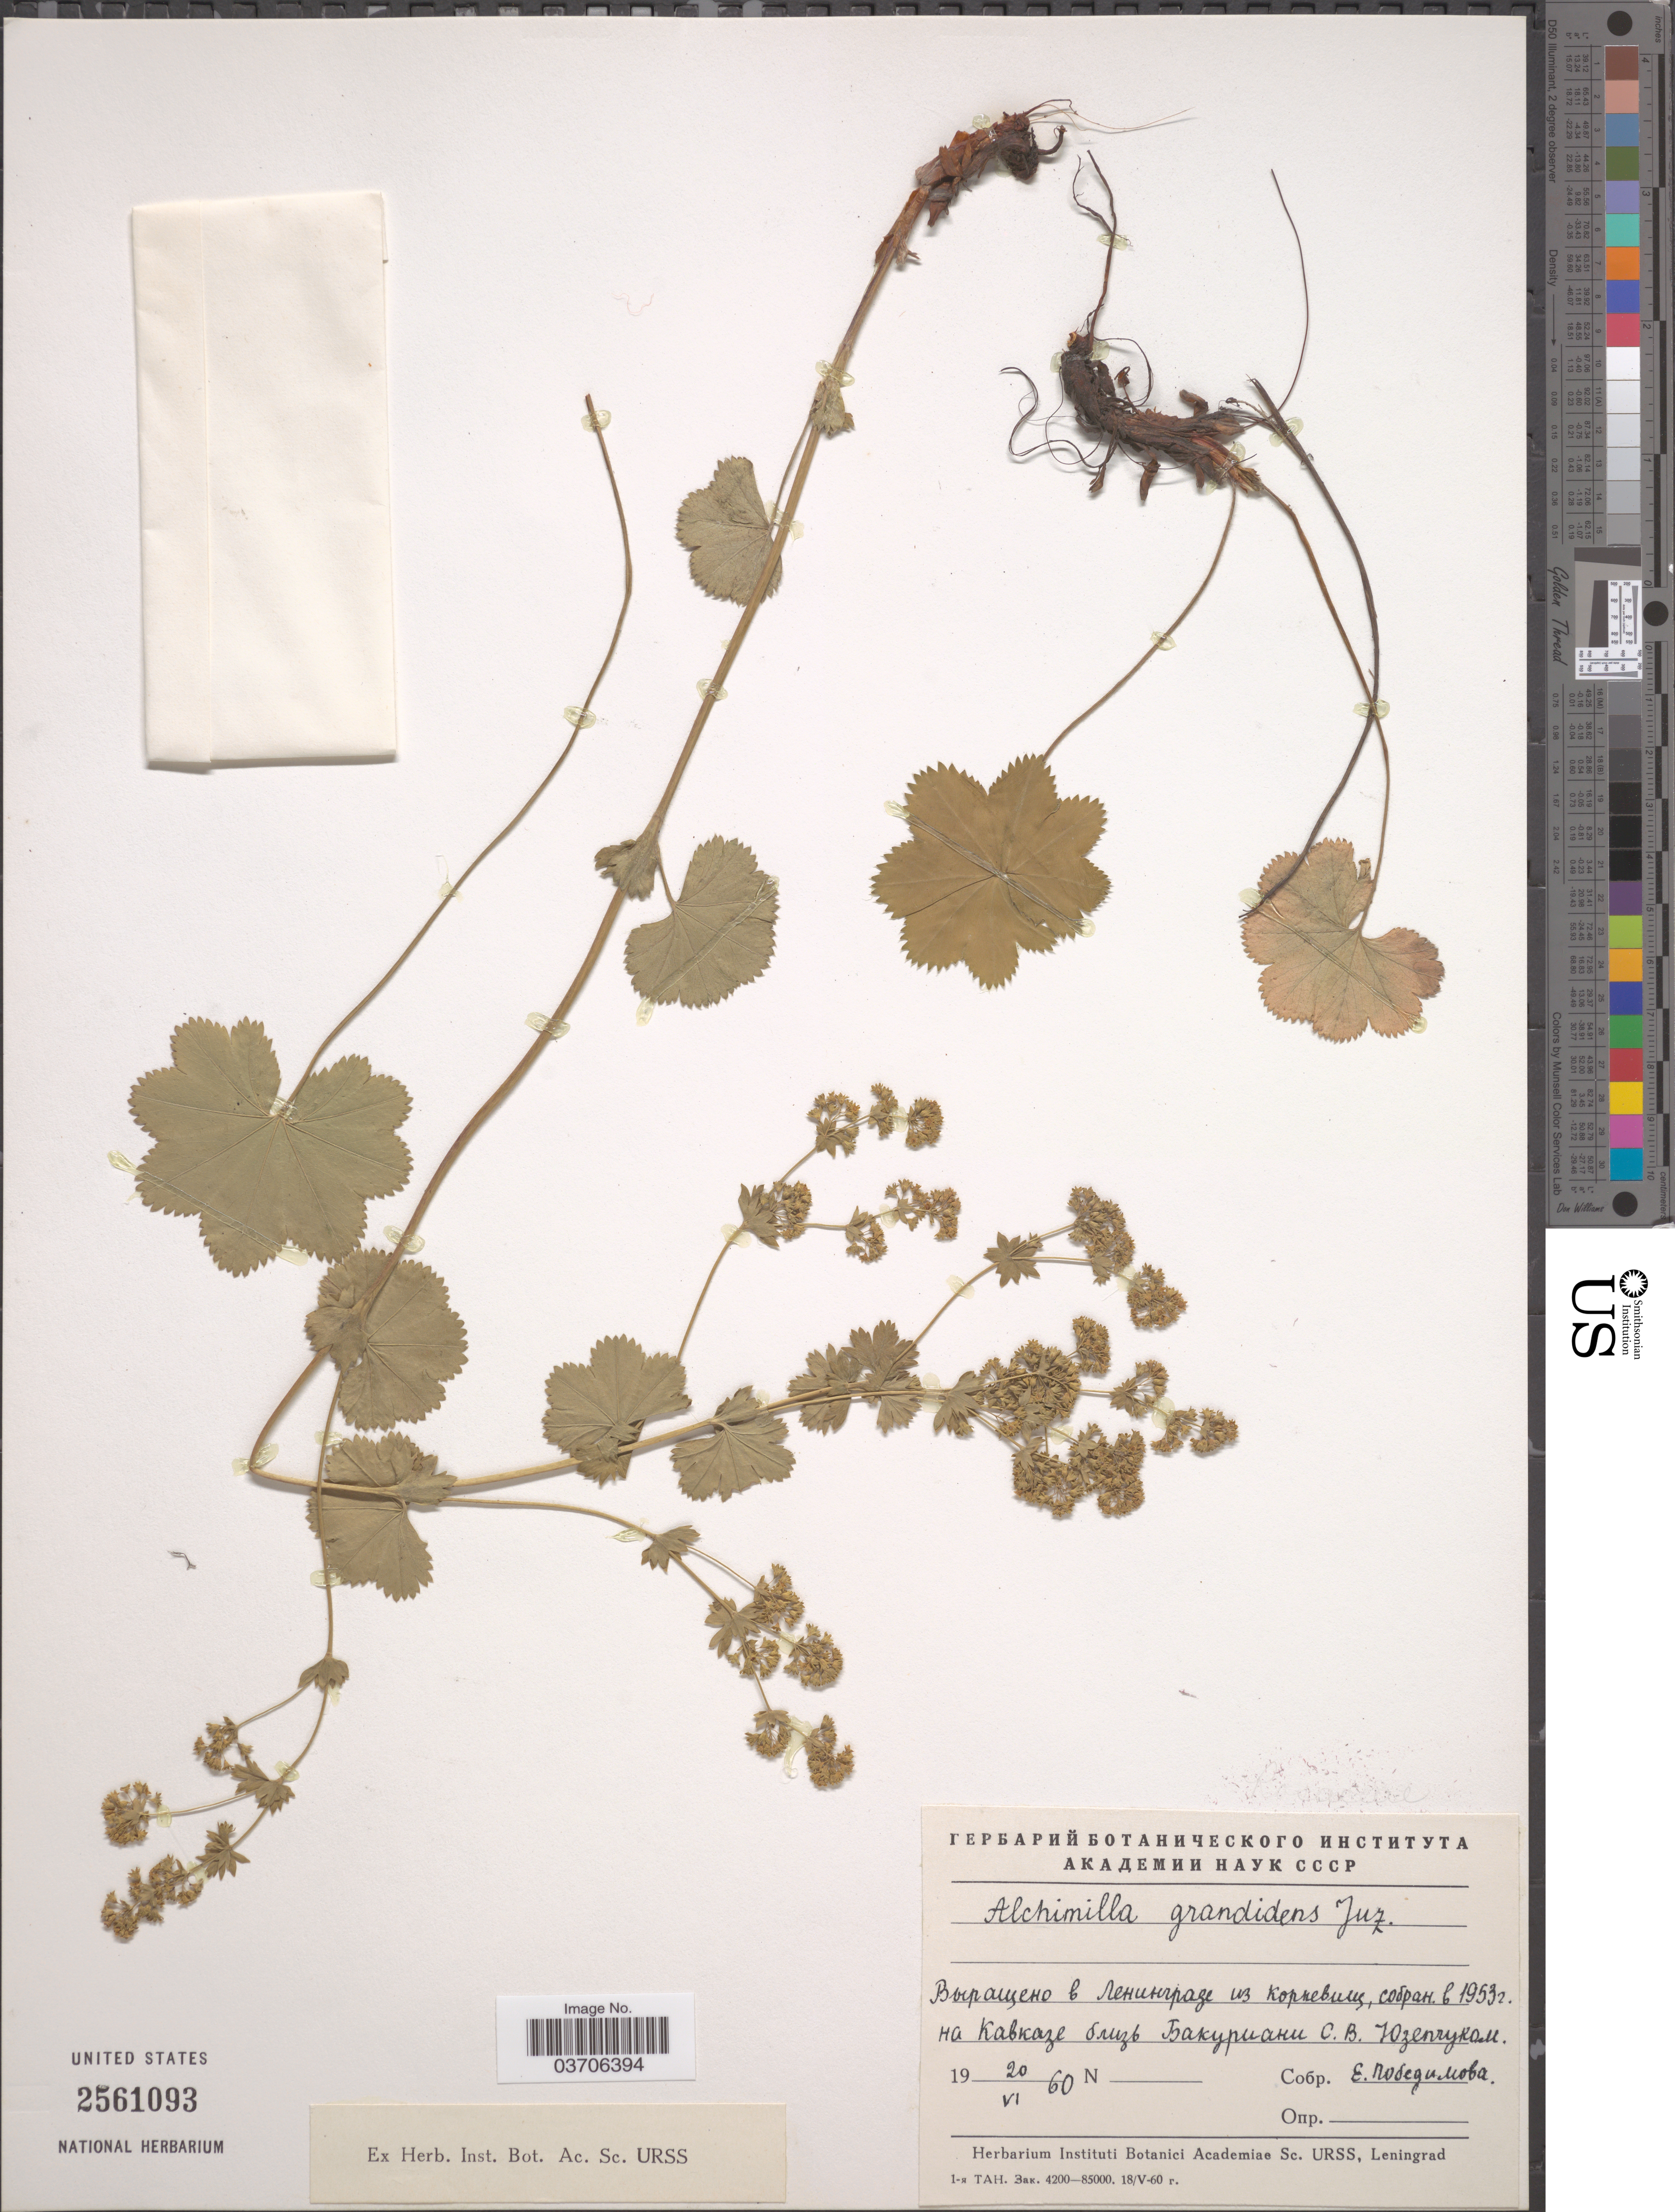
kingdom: Plantae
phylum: Tracheophyta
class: Magnoliopsida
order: Rosales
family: Rosaceae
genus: Alchemilla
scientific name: Alchemilla grandidens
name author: Juz.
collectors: X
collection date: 1960-06-20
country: Russian Federation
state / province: Leningrad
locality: Cultivated from roots collected in 1953 near Bakuriani, Georgia by Uzepchuk, S. V.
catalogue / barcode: US 2561093